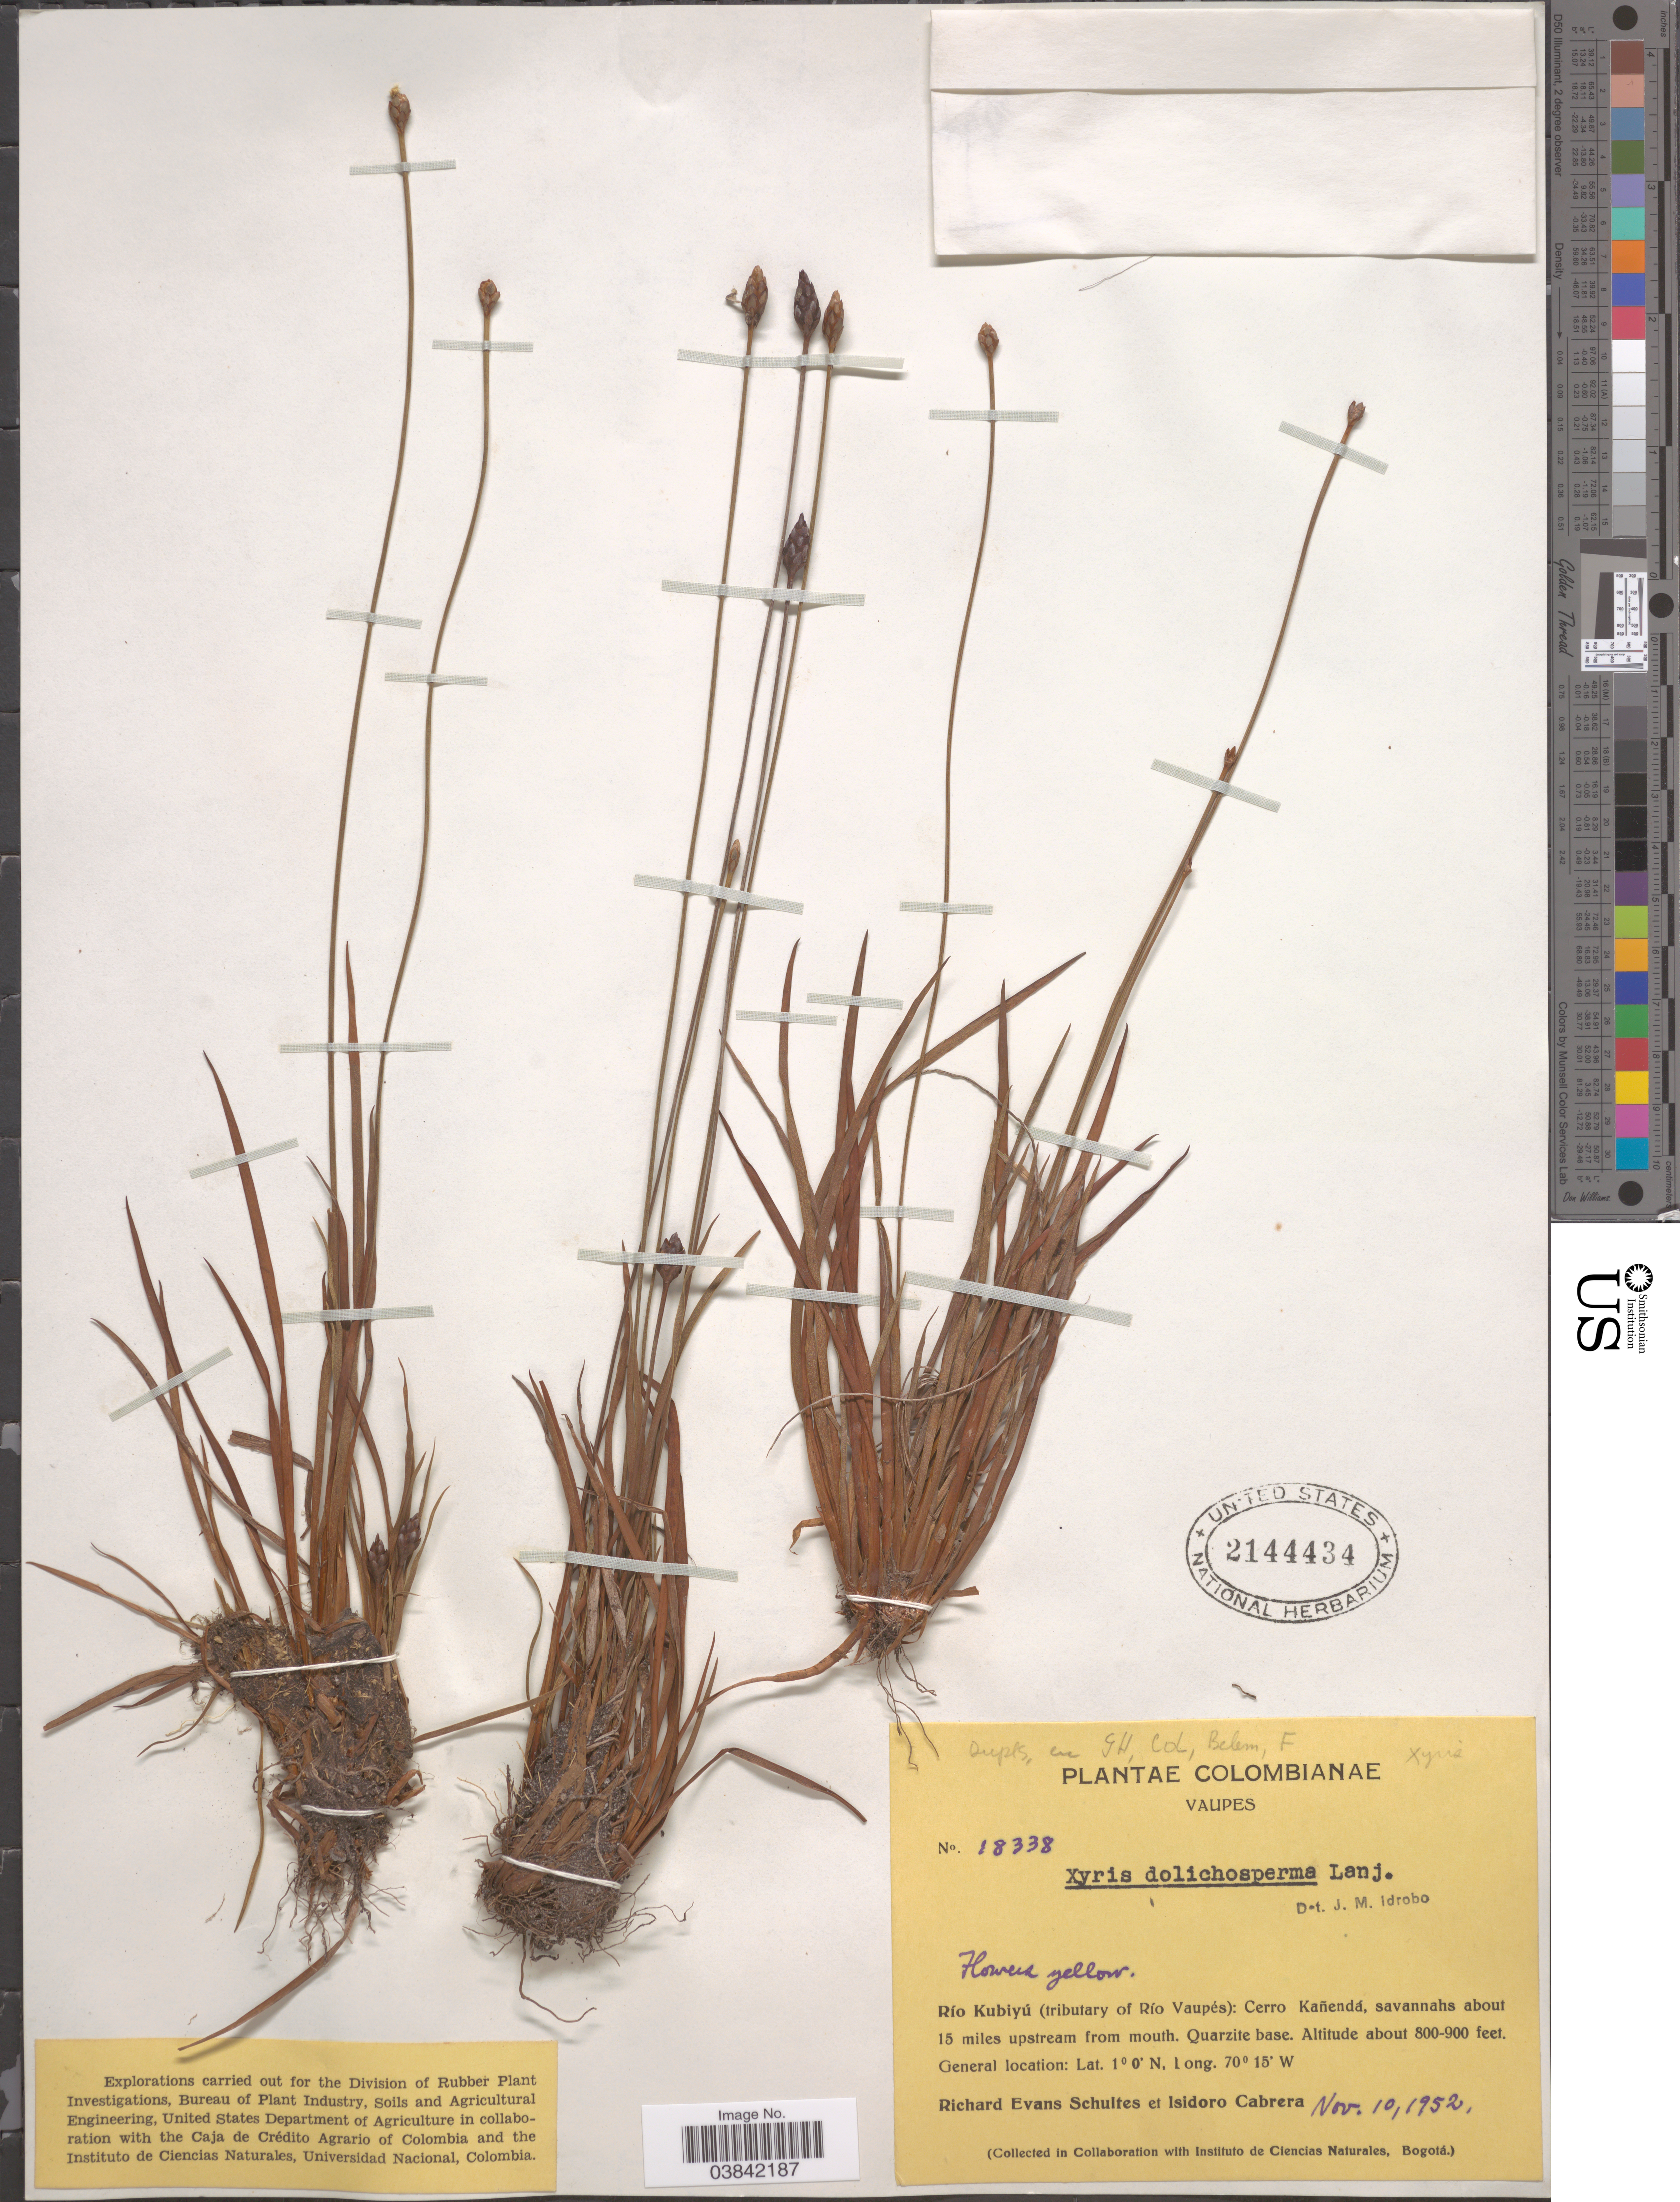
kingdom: Plantae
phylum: Tracheophyta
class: Liliopsida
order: Poales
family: Xyridaceae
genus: Xyris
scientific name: Xyris dolichosperma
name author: Lanj.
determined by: Idrobo, J. M.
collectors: R. E. Schultes & I. Cabrera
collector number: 1833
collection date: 1952-11-10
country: Colombia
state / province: Vaupés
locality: Río Kubiyú (tributary of Río Vaupés): Cerro Kañendá, savannahs about 15 miles upstream from mouth.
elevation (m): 244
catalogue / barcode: US 2144434